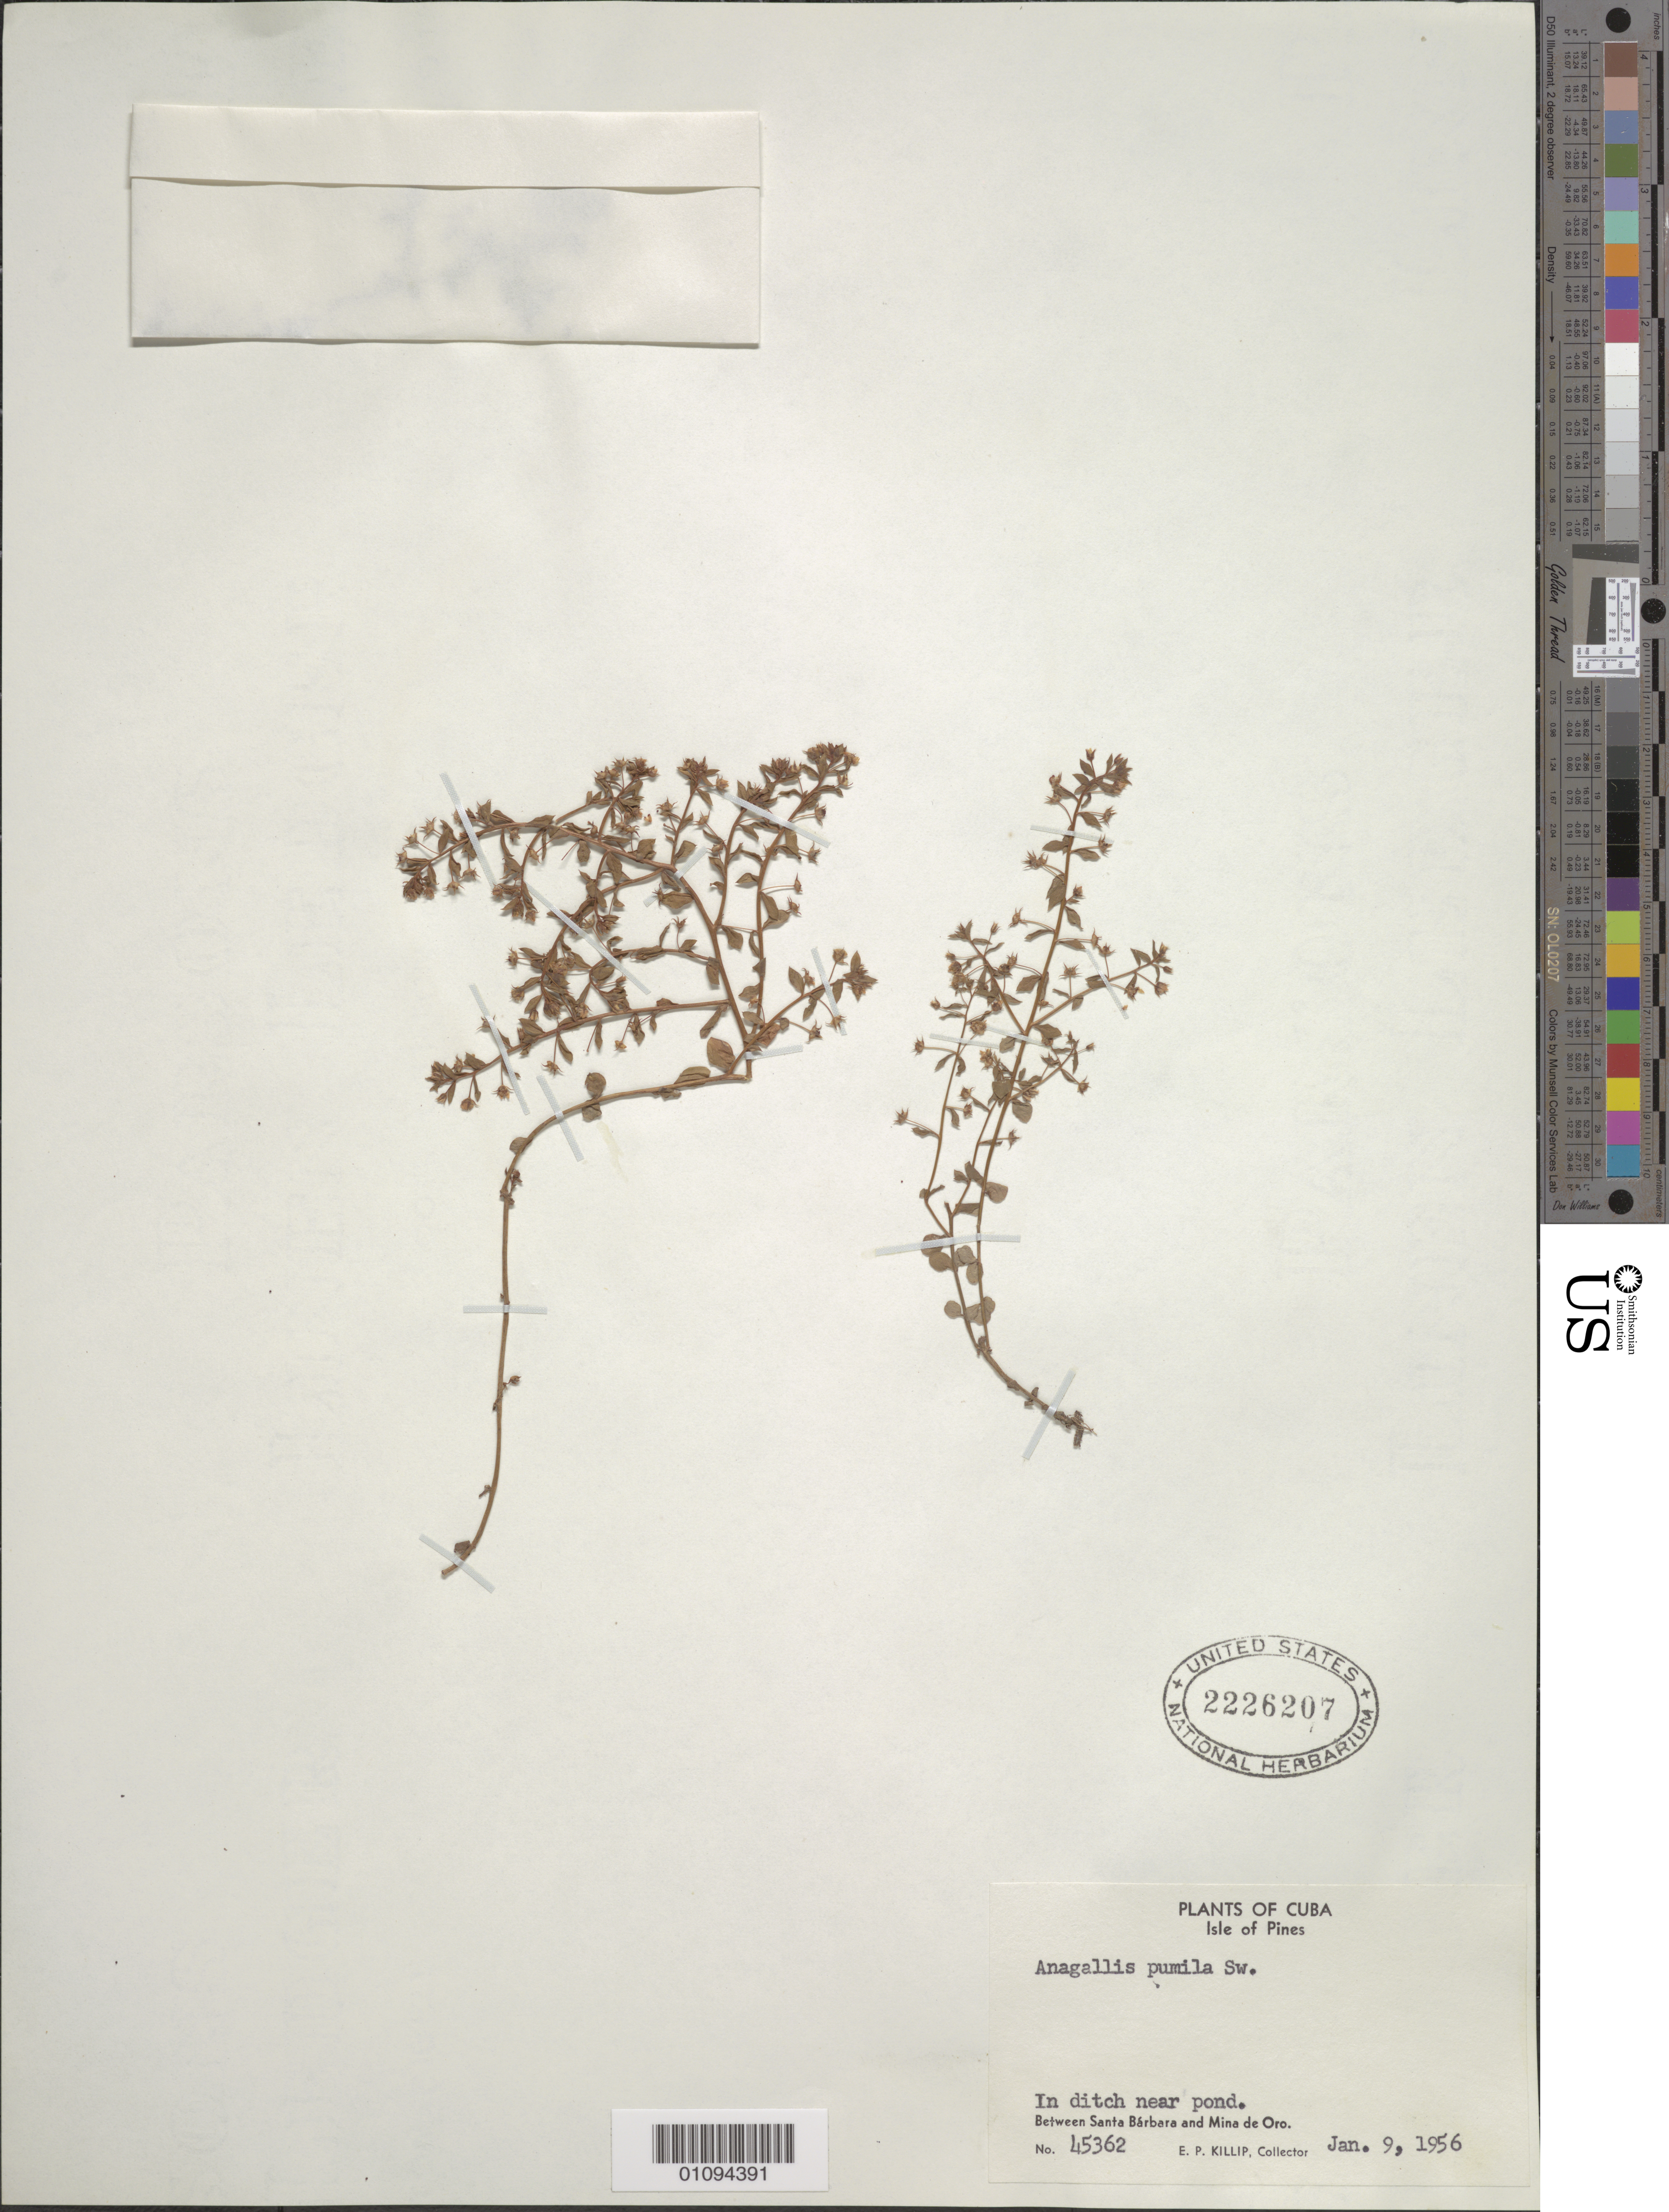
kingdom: Plantae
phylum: Tracheophyta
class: Magnoliopsida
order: Ericales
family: Primulaceae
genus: Anagallis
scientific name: Anagallis pumila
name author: Sw.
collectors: E. P. Killip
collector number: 45362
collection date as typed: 09 Jan 1956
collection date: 1956-01-09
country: Cuba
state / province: Isla de La Juventud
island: Isla de la Juventud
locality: Isle of Pines, between Santa Barbara and Mina de Oro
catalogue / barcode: US 2226207